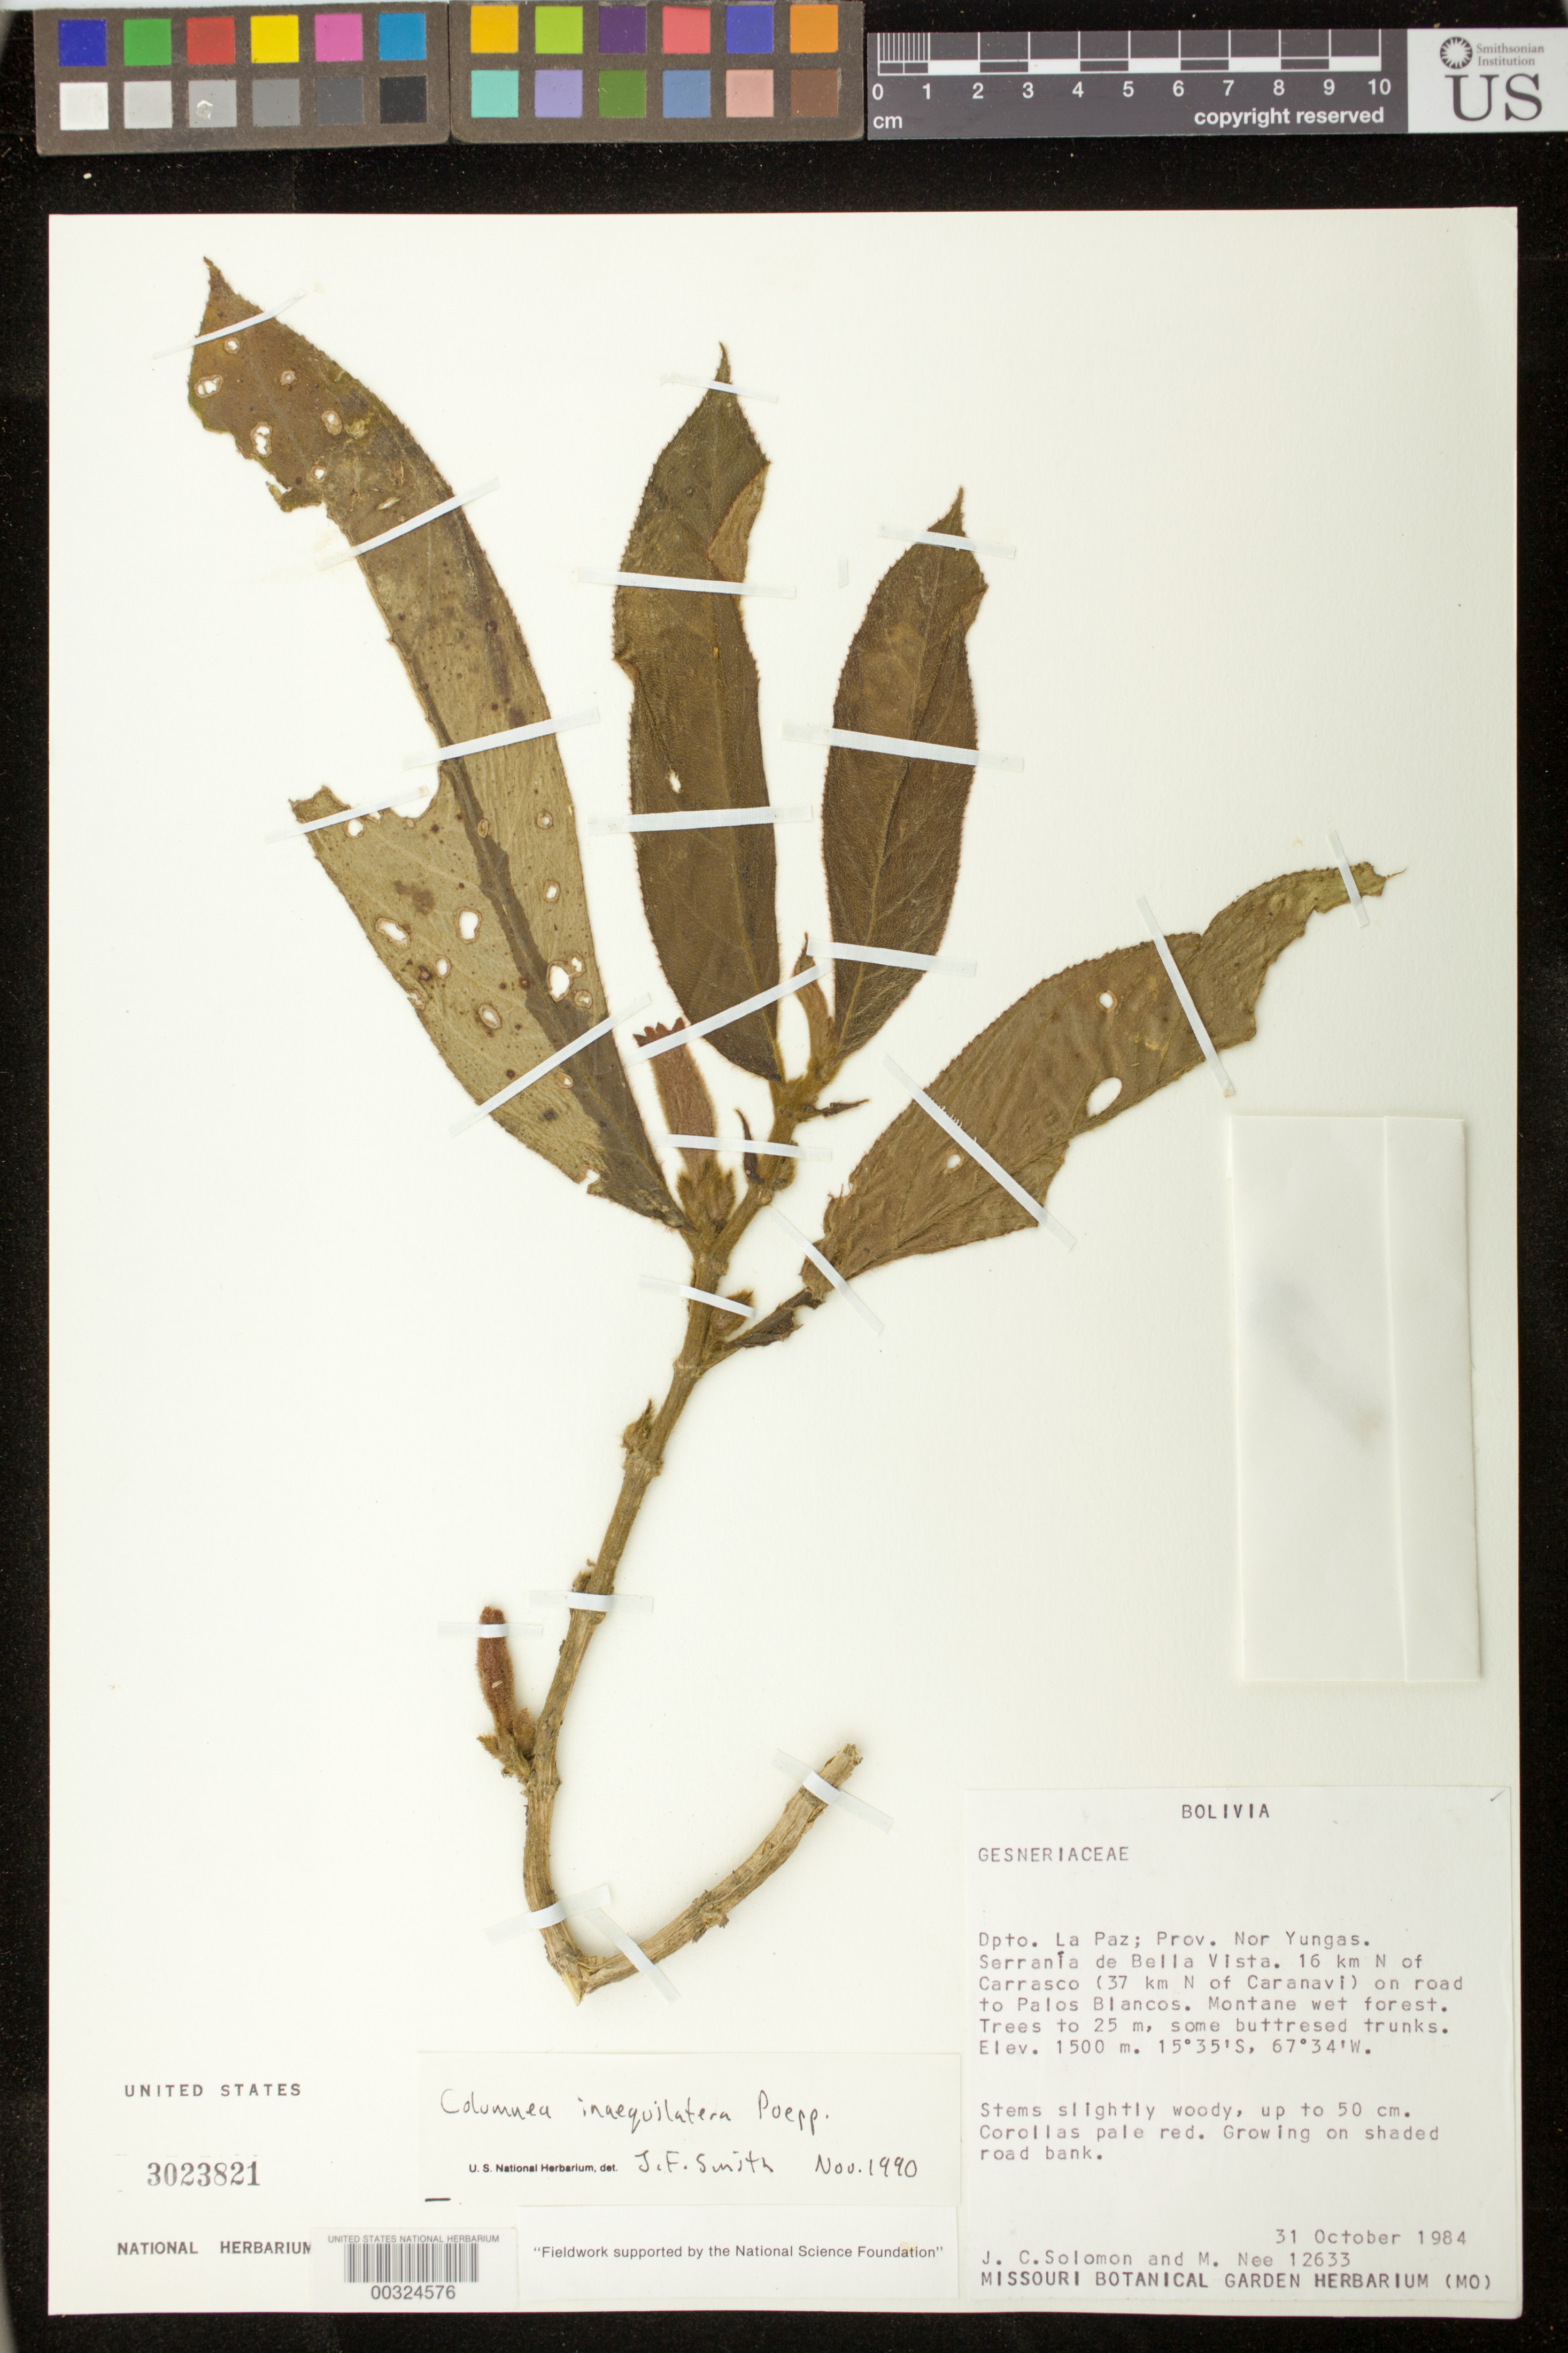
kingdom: Plantae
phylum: Tracheophyta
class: Magnoliopsida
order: Lamiales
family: Gesneriaceae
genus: Columnea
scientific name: Columnea inaequilatera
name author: Poepp.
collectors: J. C. Solomon & M. Nee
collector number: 12633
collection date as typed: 31 Oct 1984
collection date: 1984-10-31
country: Bolivia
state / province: La Paz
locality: Prov. Nor Yungas, Serrania de Bella Vista, 16 km N of Carrasco (37 km N of Caranavi) on road to Palos Blancos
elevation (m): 1500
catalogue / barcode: US 3023821